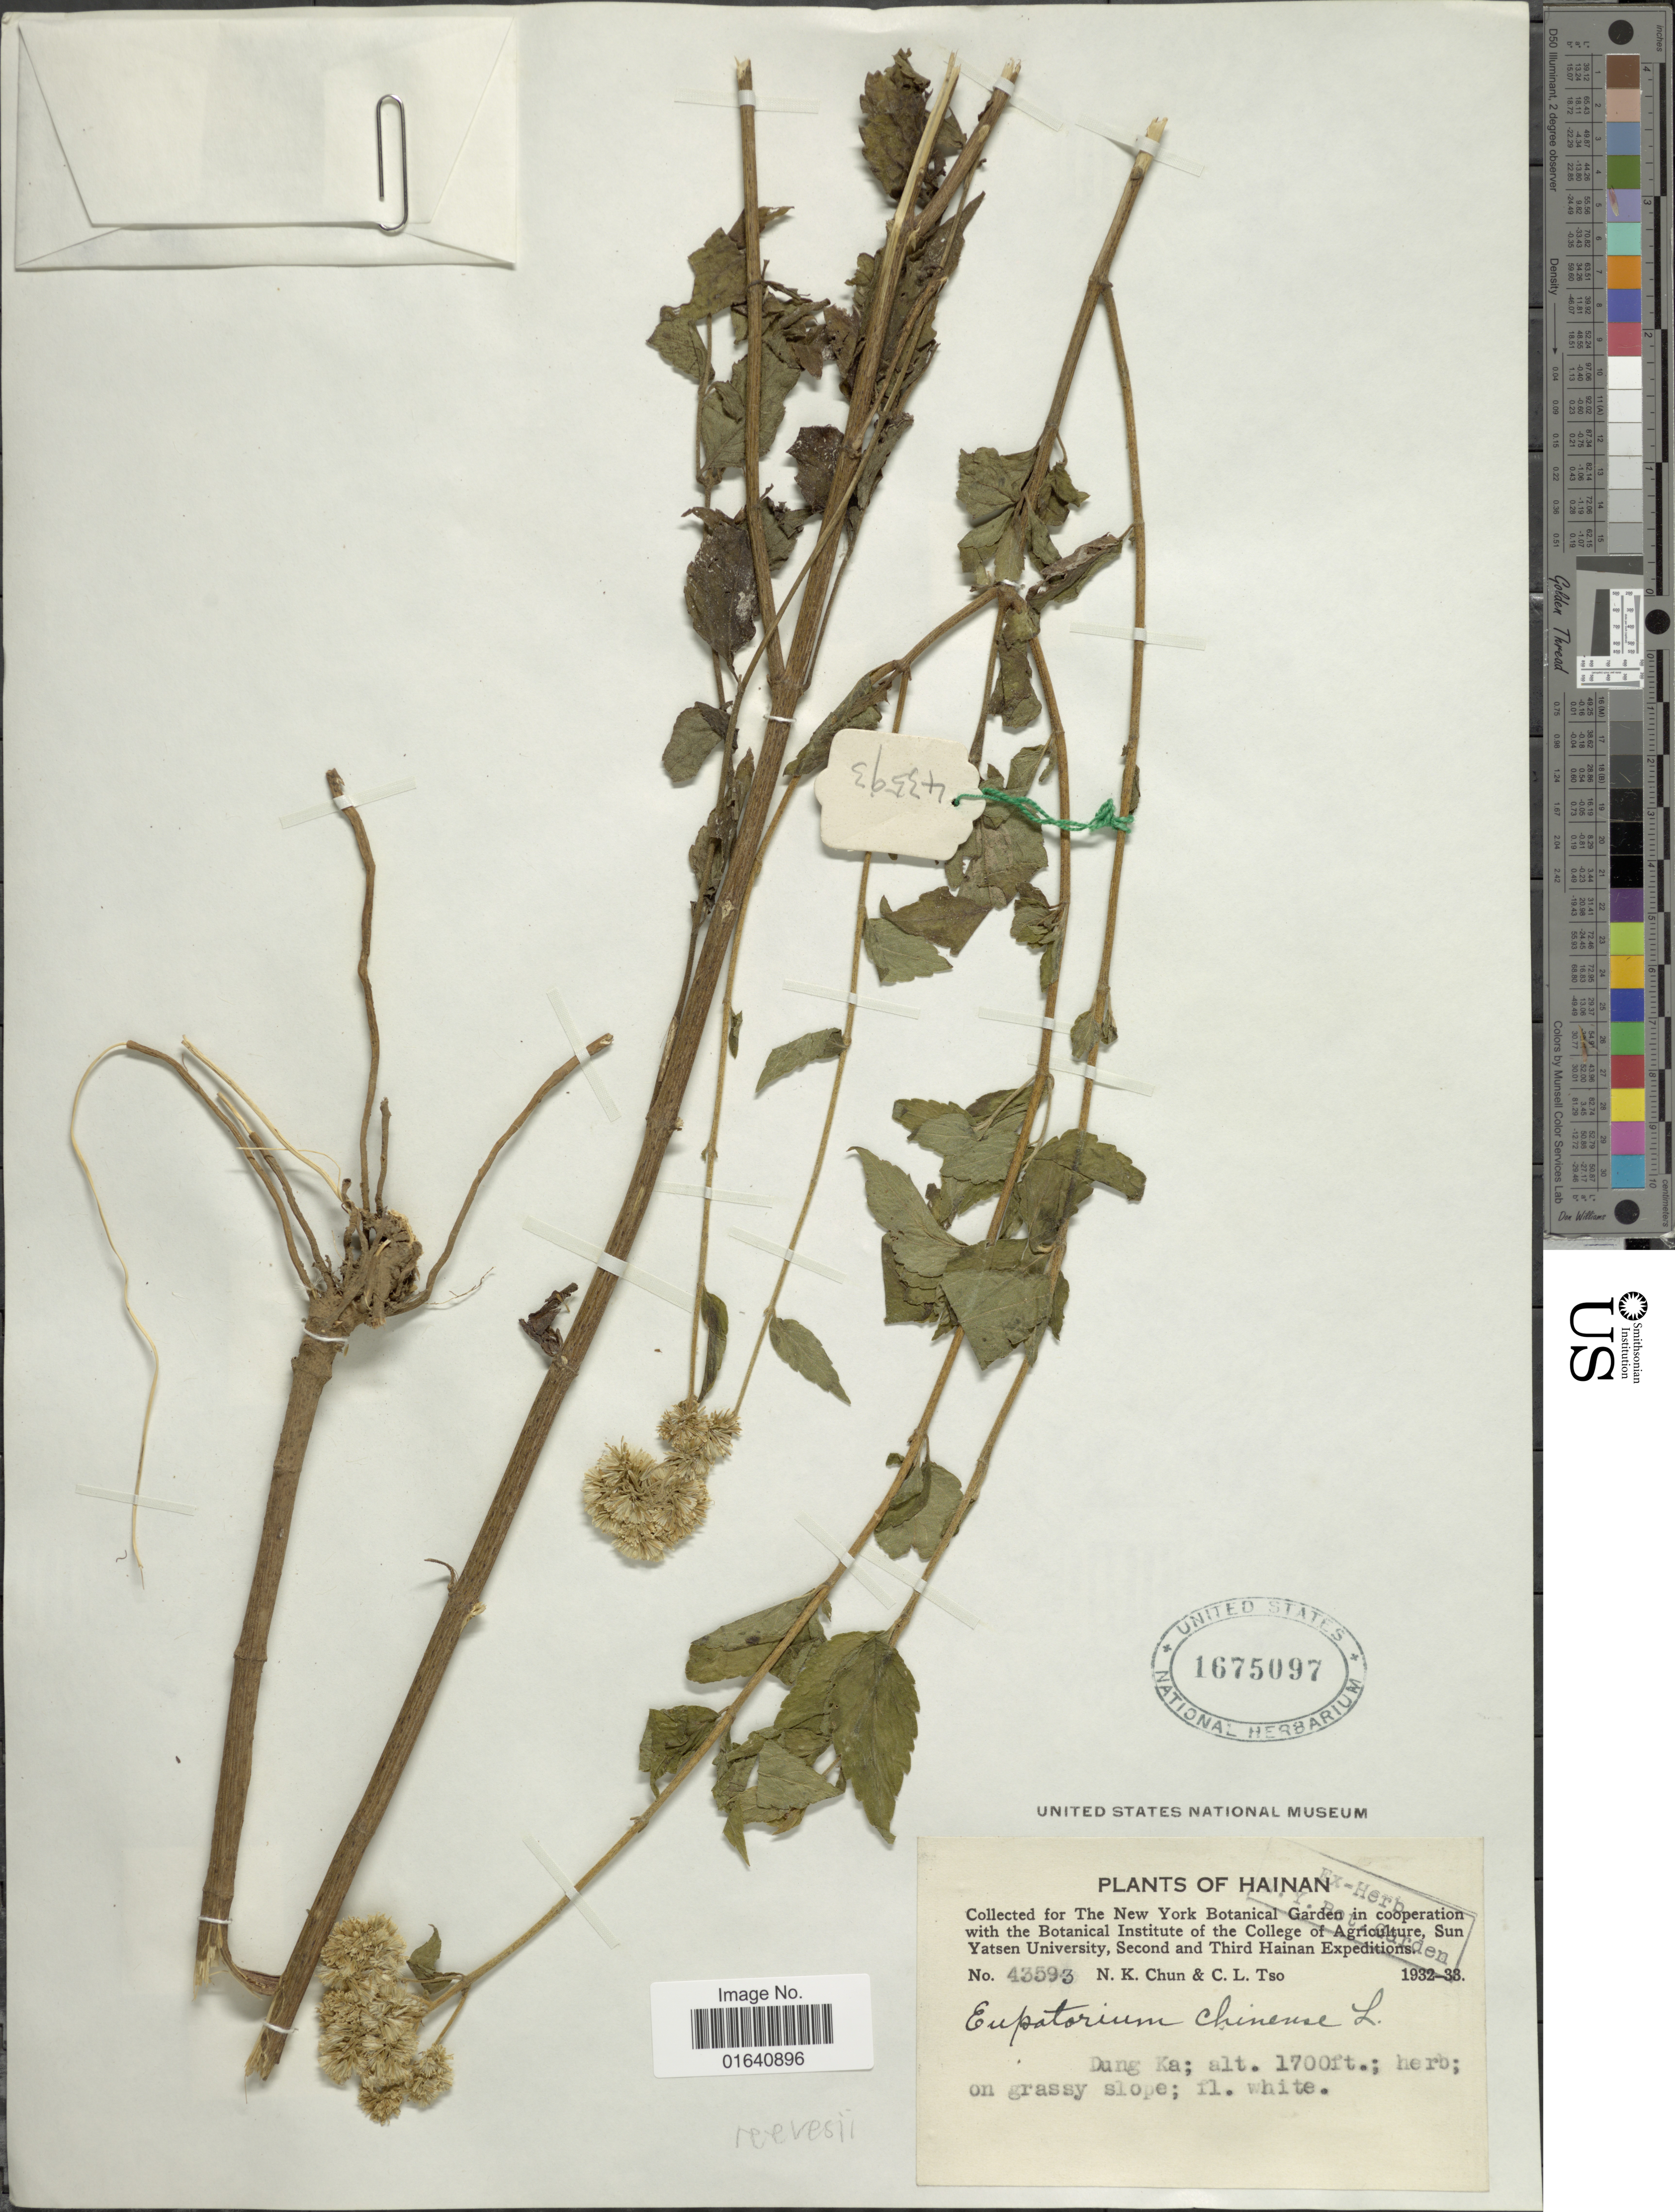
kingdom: Plantae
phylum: Tracheophyta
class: Magnoliopsida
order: Asterales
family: Asteraceae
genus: Eupatorium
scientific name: Eupatorium reevesii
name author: Wall. ex DC.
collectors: N. K. Chun & C. Tso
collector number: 43593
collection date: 1932/1933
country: China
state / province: Hainan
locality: Dung Ka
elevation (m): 518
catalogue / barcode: US 1675097